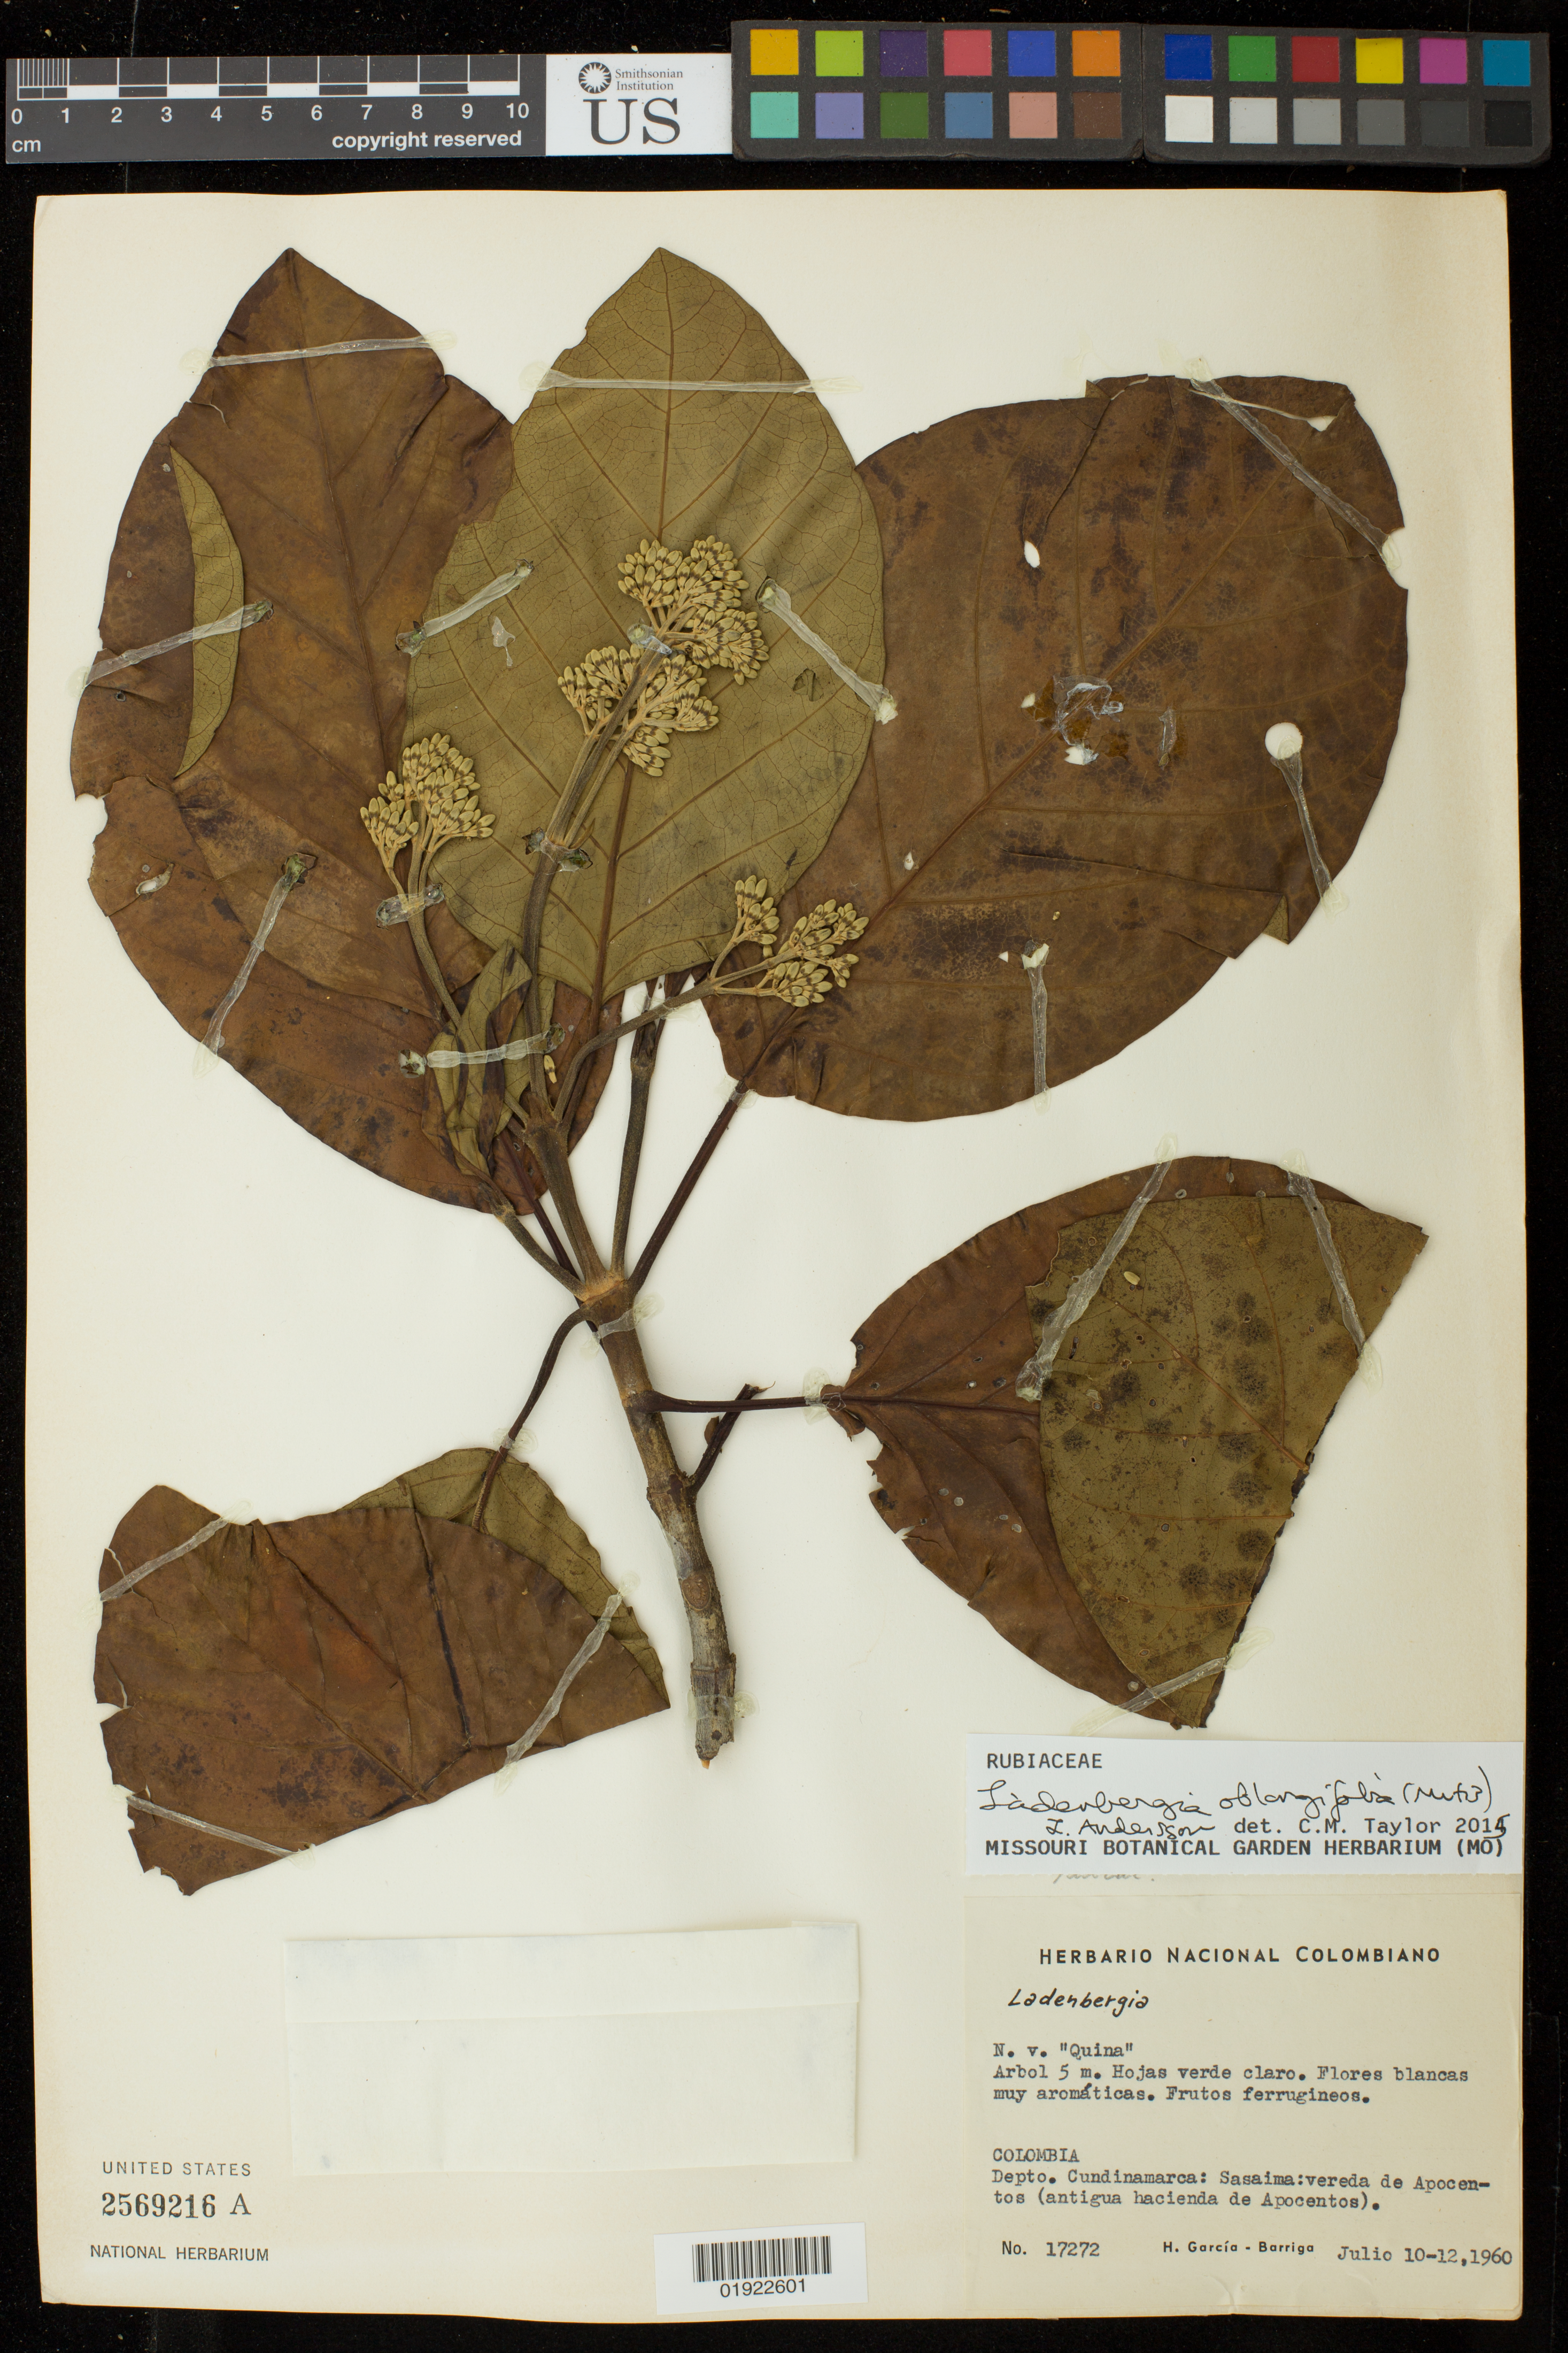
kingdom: Plantae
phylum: Tracheophyta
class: Magnoliopsida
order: Gentianales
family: Rubiaceae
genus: Ladenbergia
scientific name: Ladenbergia oblongifolia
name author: (Mutis) L. Andersson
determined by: Taylor, Charlotte M.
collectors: H. Garcia-Barriga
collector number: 17272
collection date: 1960-07-10/1960-07-12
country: Colombia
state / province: Cundinamarca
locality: Saisama: vereda de Apocentos (antigua hacienda de Apocentos).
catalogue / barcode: US 2569216